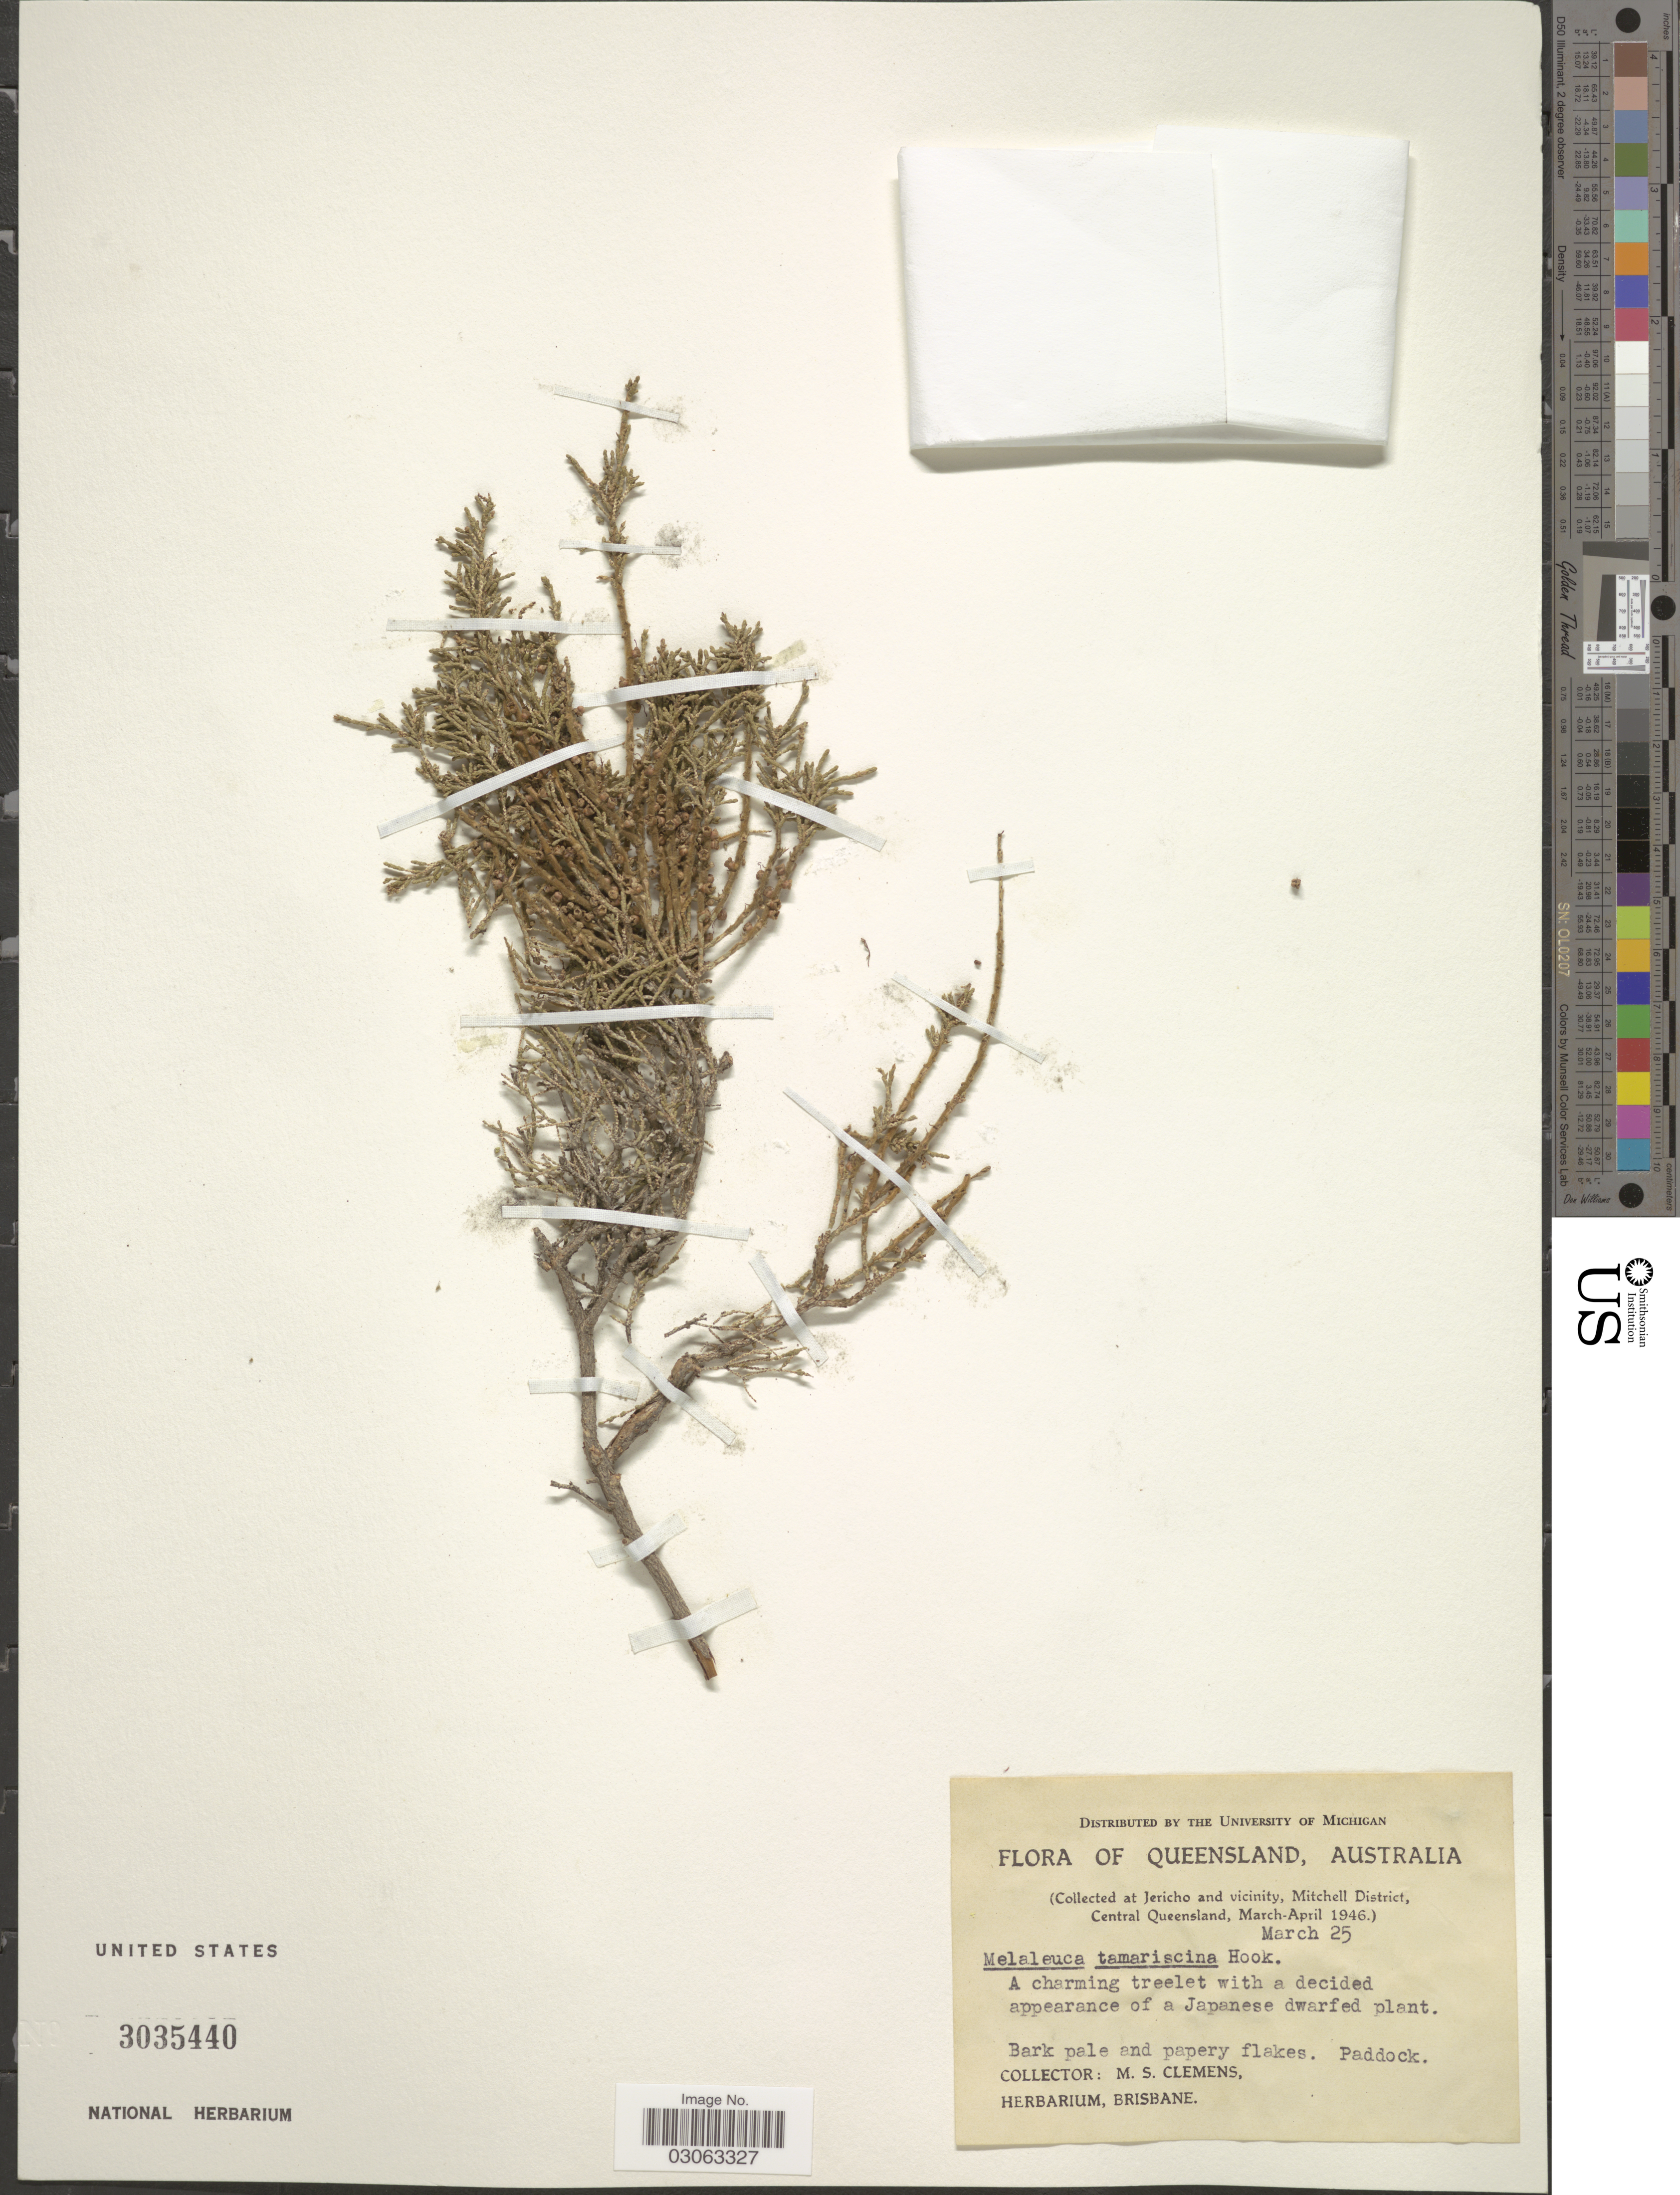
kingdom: Plantae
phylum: Tracheophyta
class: Magnoliopsida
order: Myrtales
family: Myrtaceae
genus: Melaleuca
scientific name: Melaleuca tamariscina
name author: Hook.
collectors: M. S. Clemens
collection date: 1946-03-25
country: Australia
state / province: Queensland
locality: At Jericho and vicinity, Mitchell District, Central Queensland.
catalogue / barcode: US 3035440